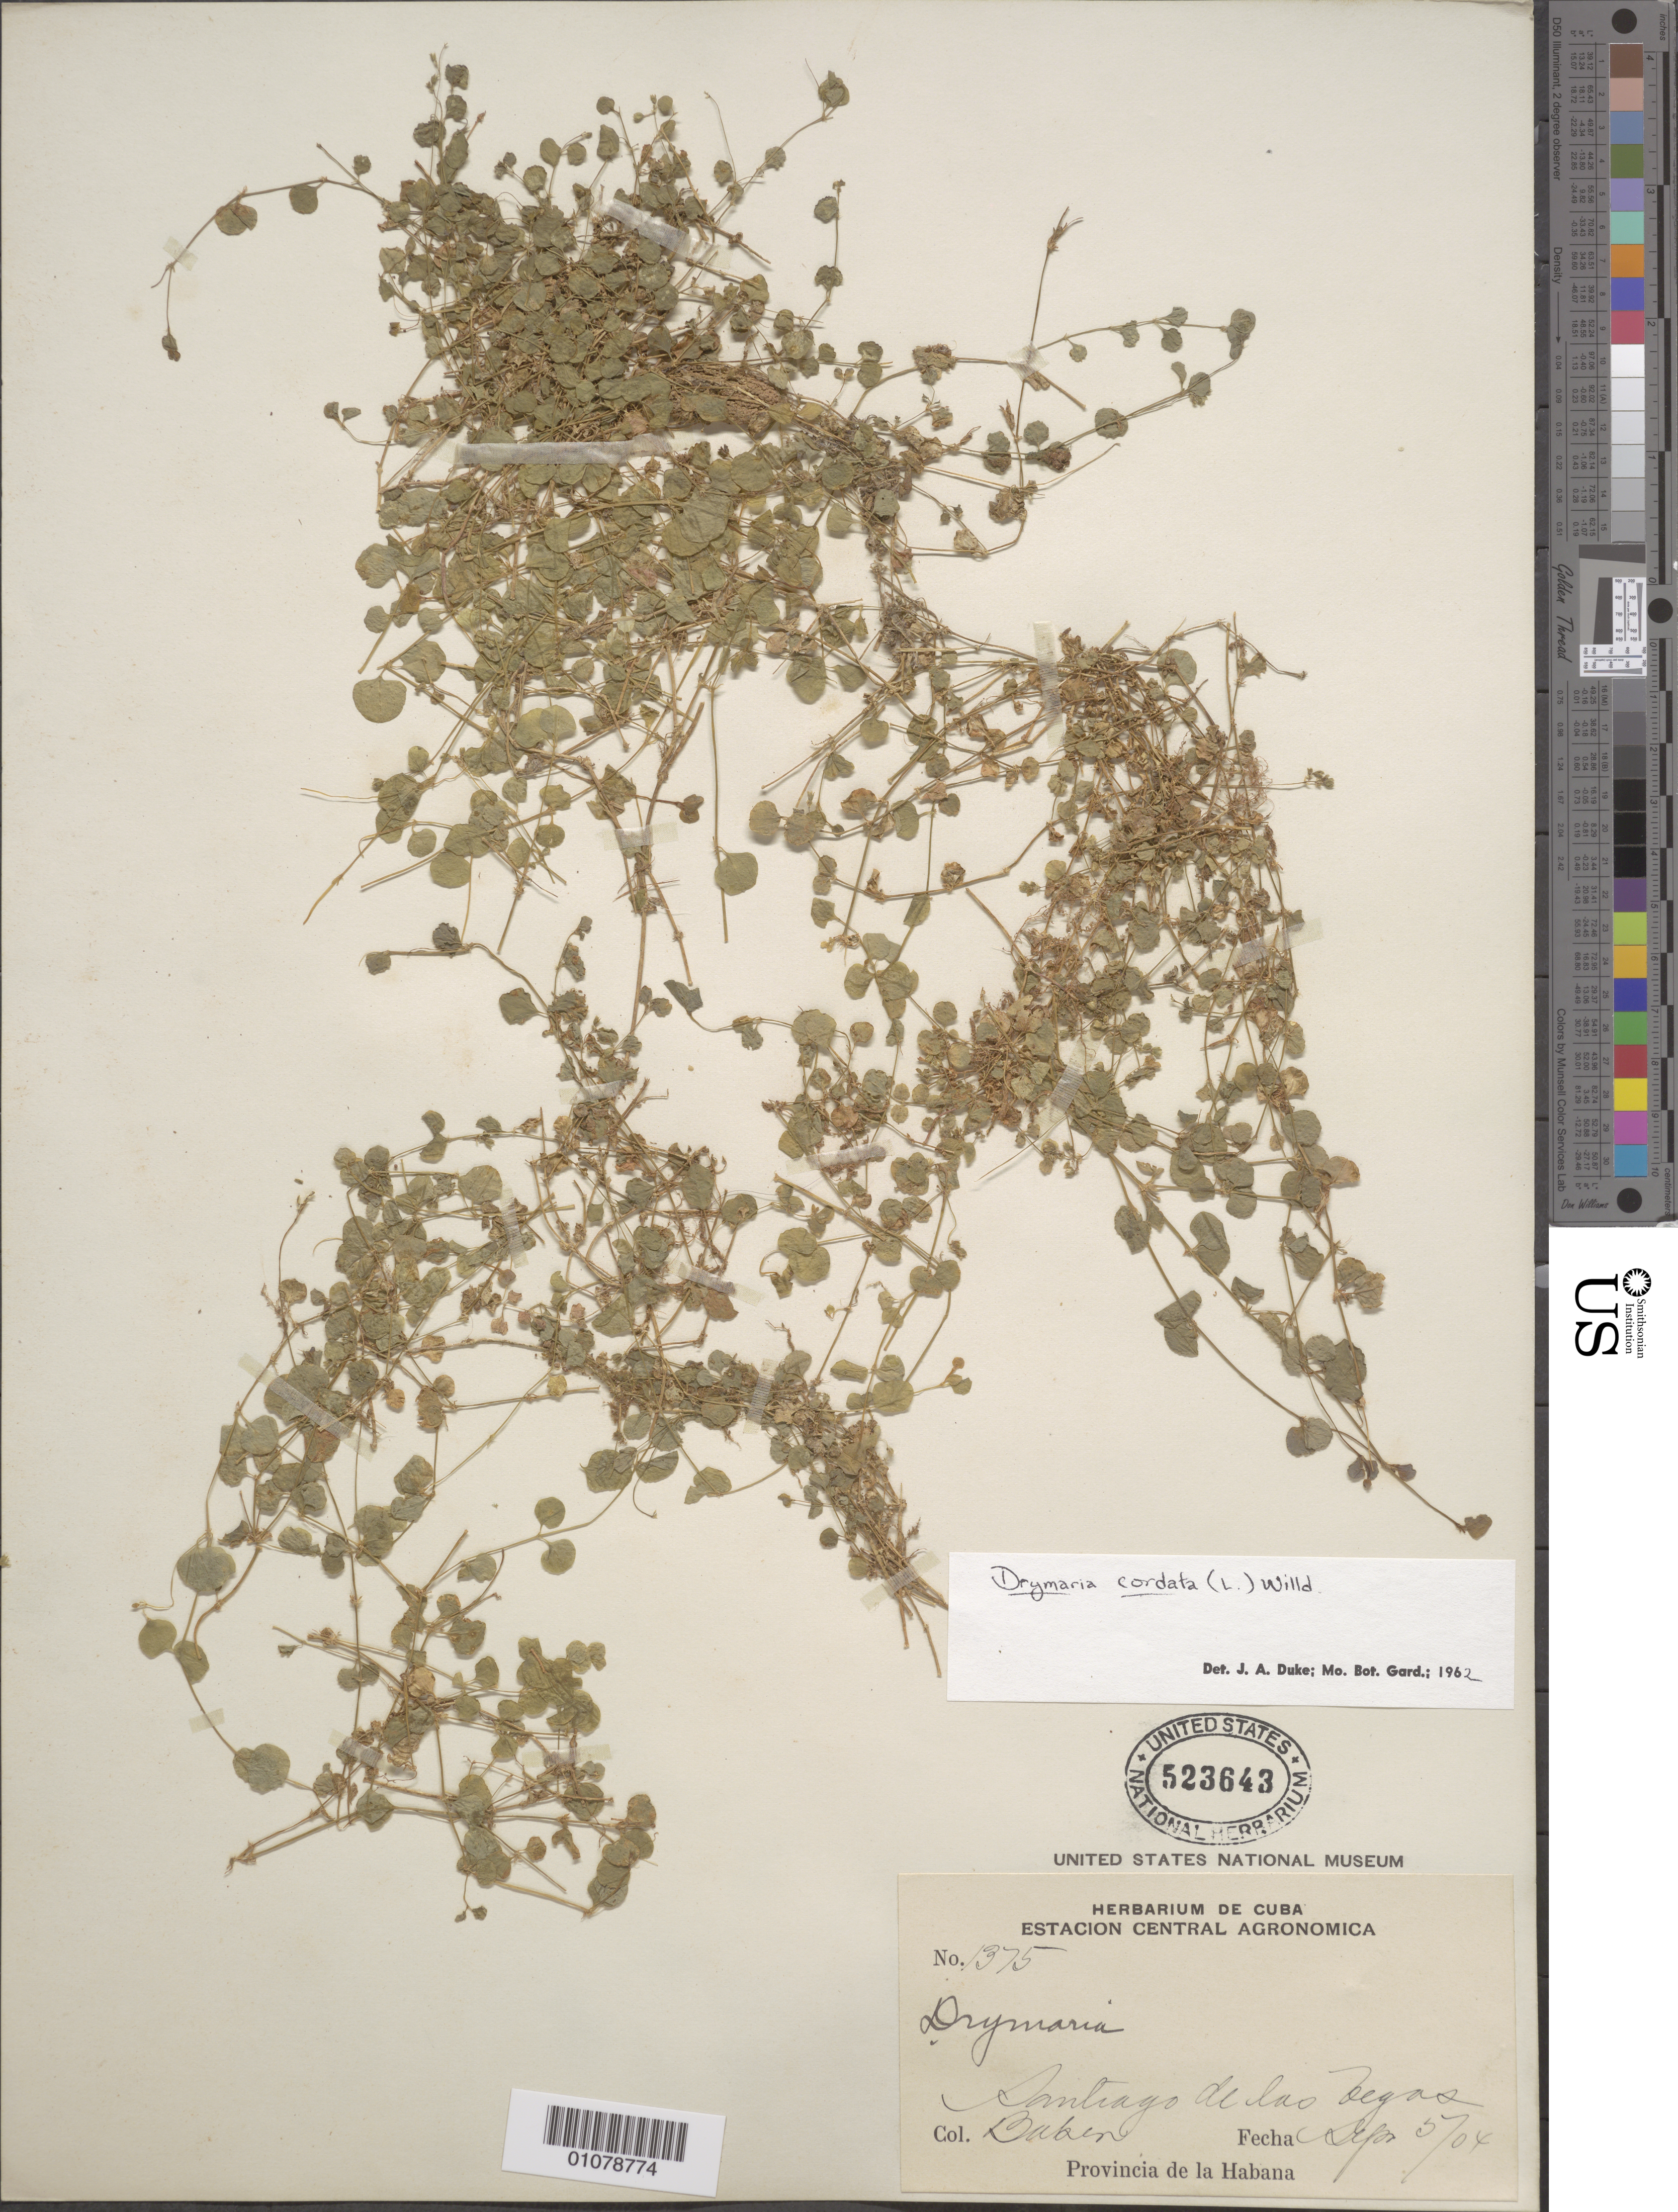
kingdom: Plantae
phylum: Tracheophyta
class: Magnoliopsida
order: Caryophyllales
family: Caryophyllaceae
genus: Drymaria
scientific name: Drymaria cordata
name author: (L.) Willd. ex Schult.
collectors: C. F. Baker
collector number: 1375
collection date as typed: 05 Sep 1904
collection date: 1904-09-05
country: Cuba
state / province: La Habana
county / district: Municipio Boyeros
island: Cuba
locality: Santiago de las Vegas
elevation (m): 97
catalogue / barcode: US 523643